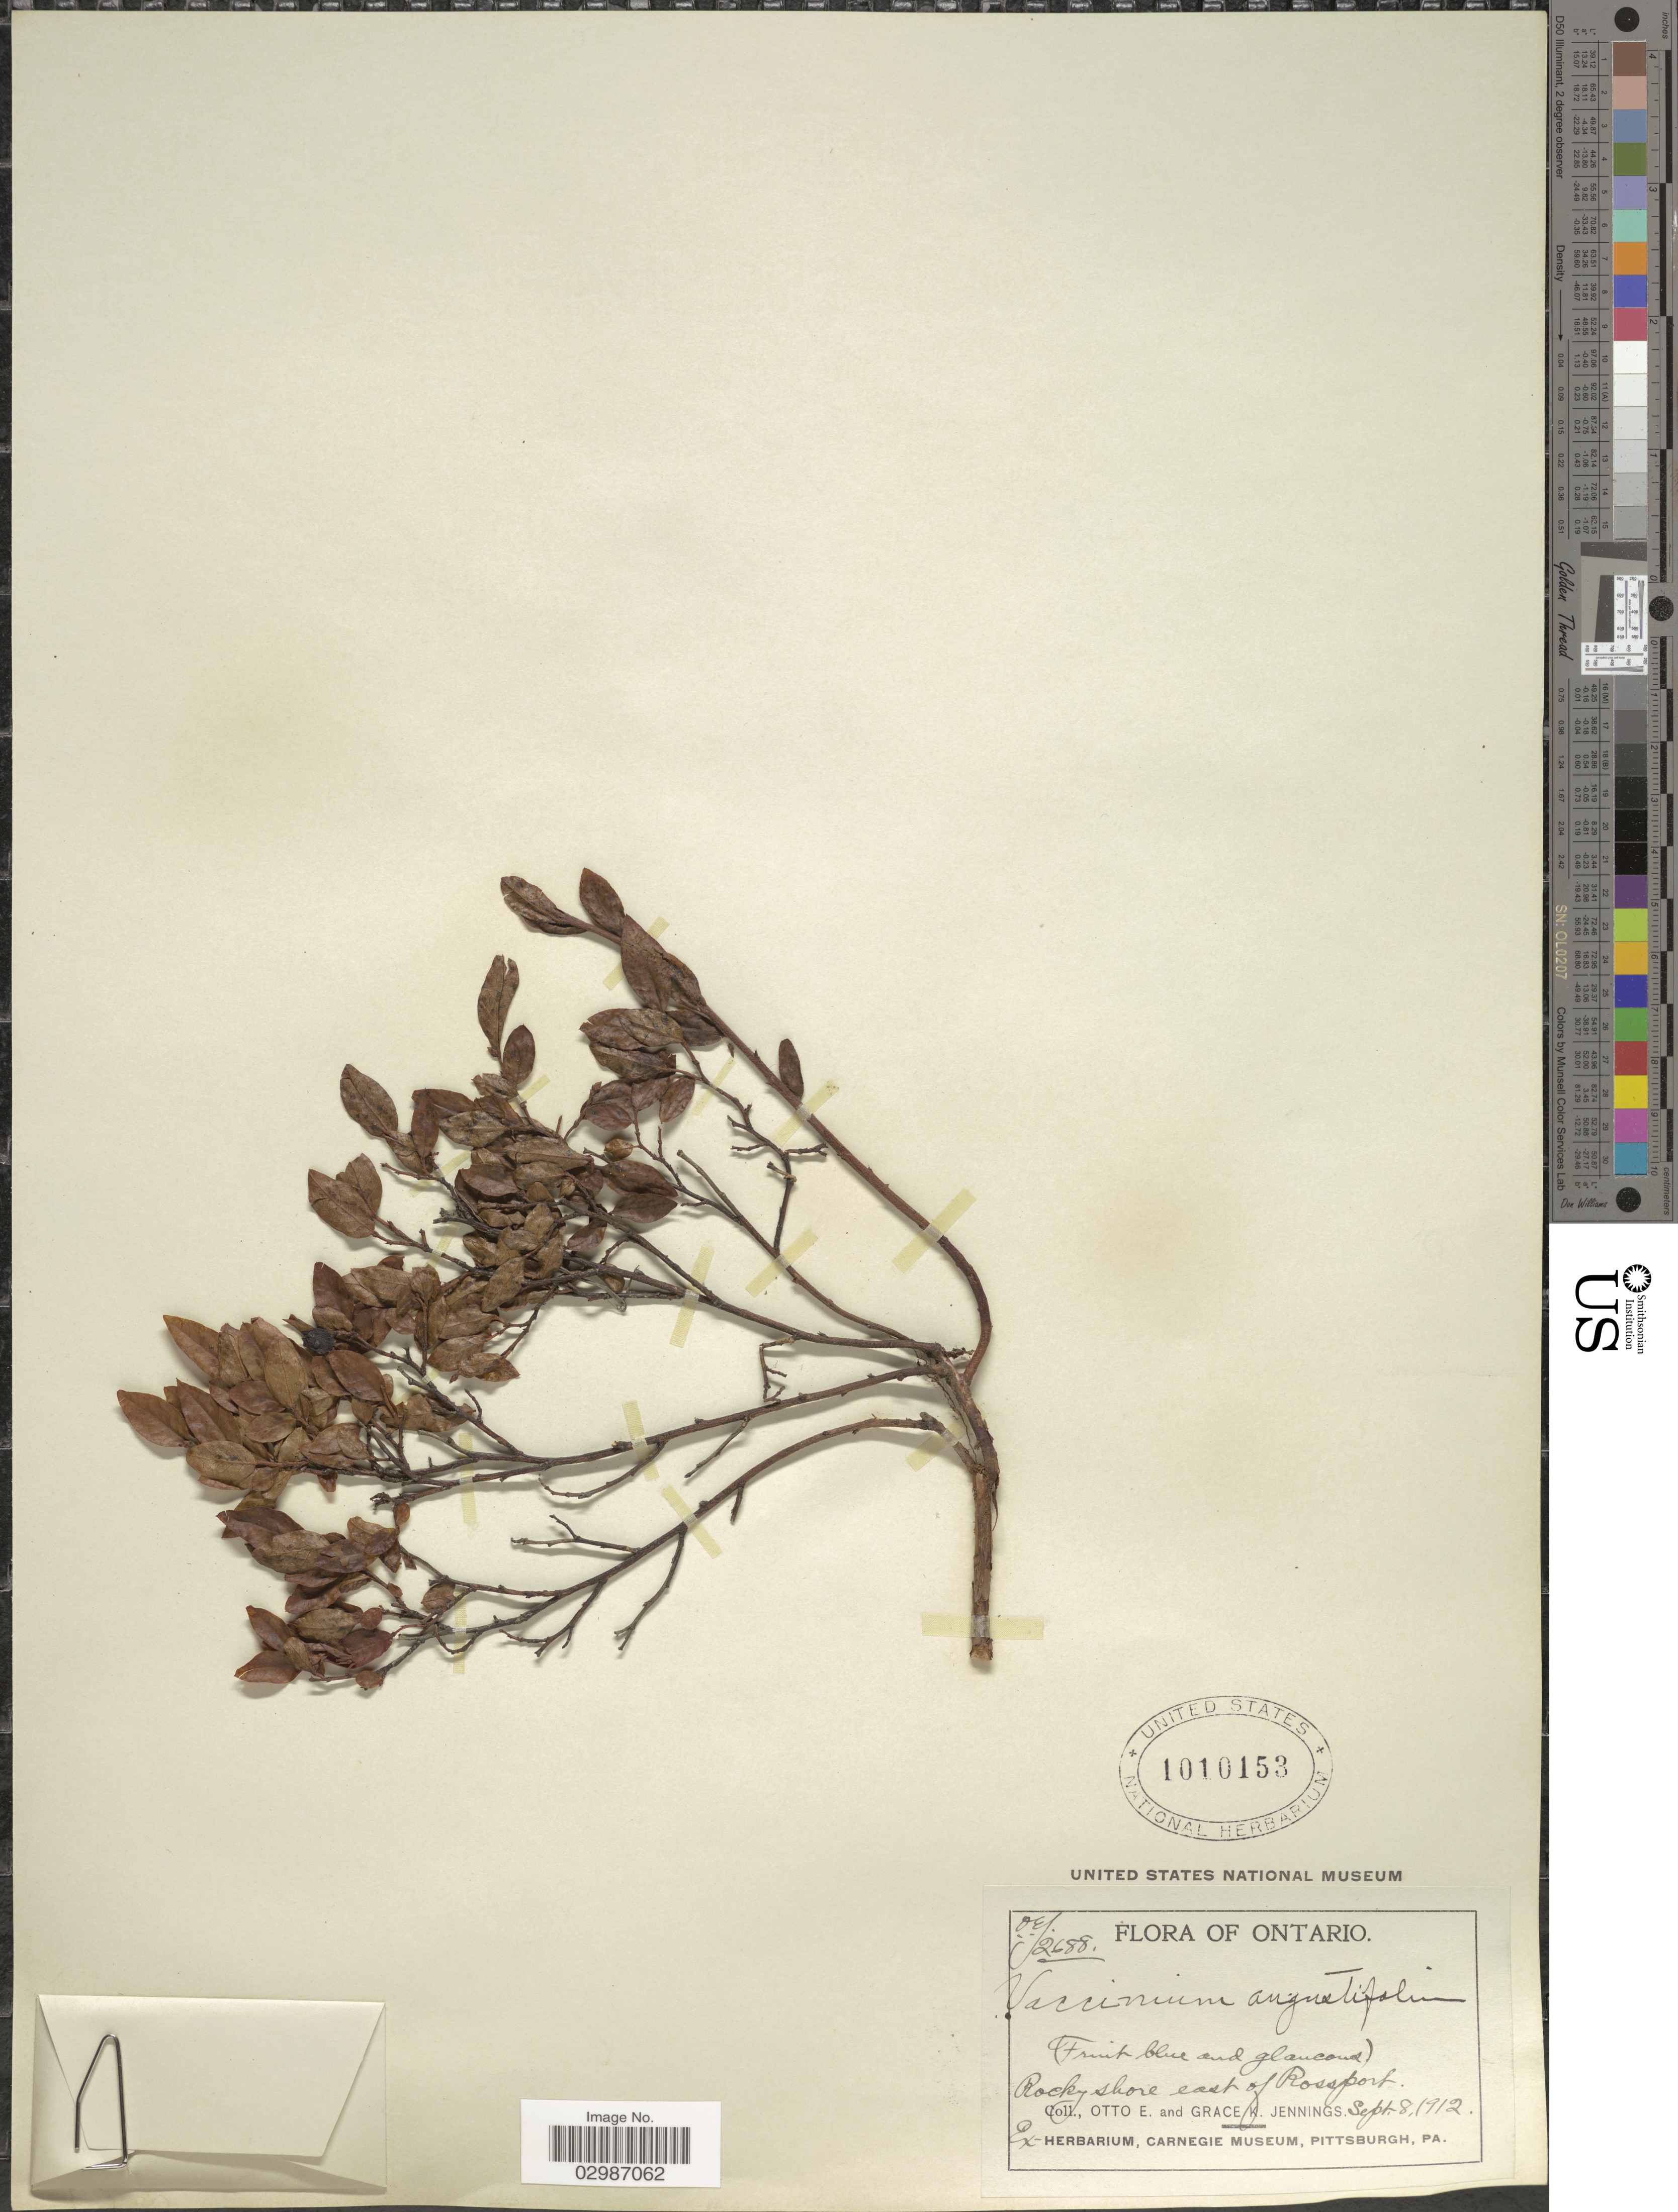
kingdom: Plantae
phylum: Tracheophyta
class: Magnoliopsida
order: Ericales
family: Ericaceae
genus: Vaccinium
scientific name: Vaccinium angustifolium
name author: Aiton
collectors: O. E. Jennings & G. K. Jennings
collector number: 2688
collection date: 1912-09-08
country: Canada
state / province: Ontario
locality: Rocky shore east of Rossport.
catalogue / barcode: US 1010153